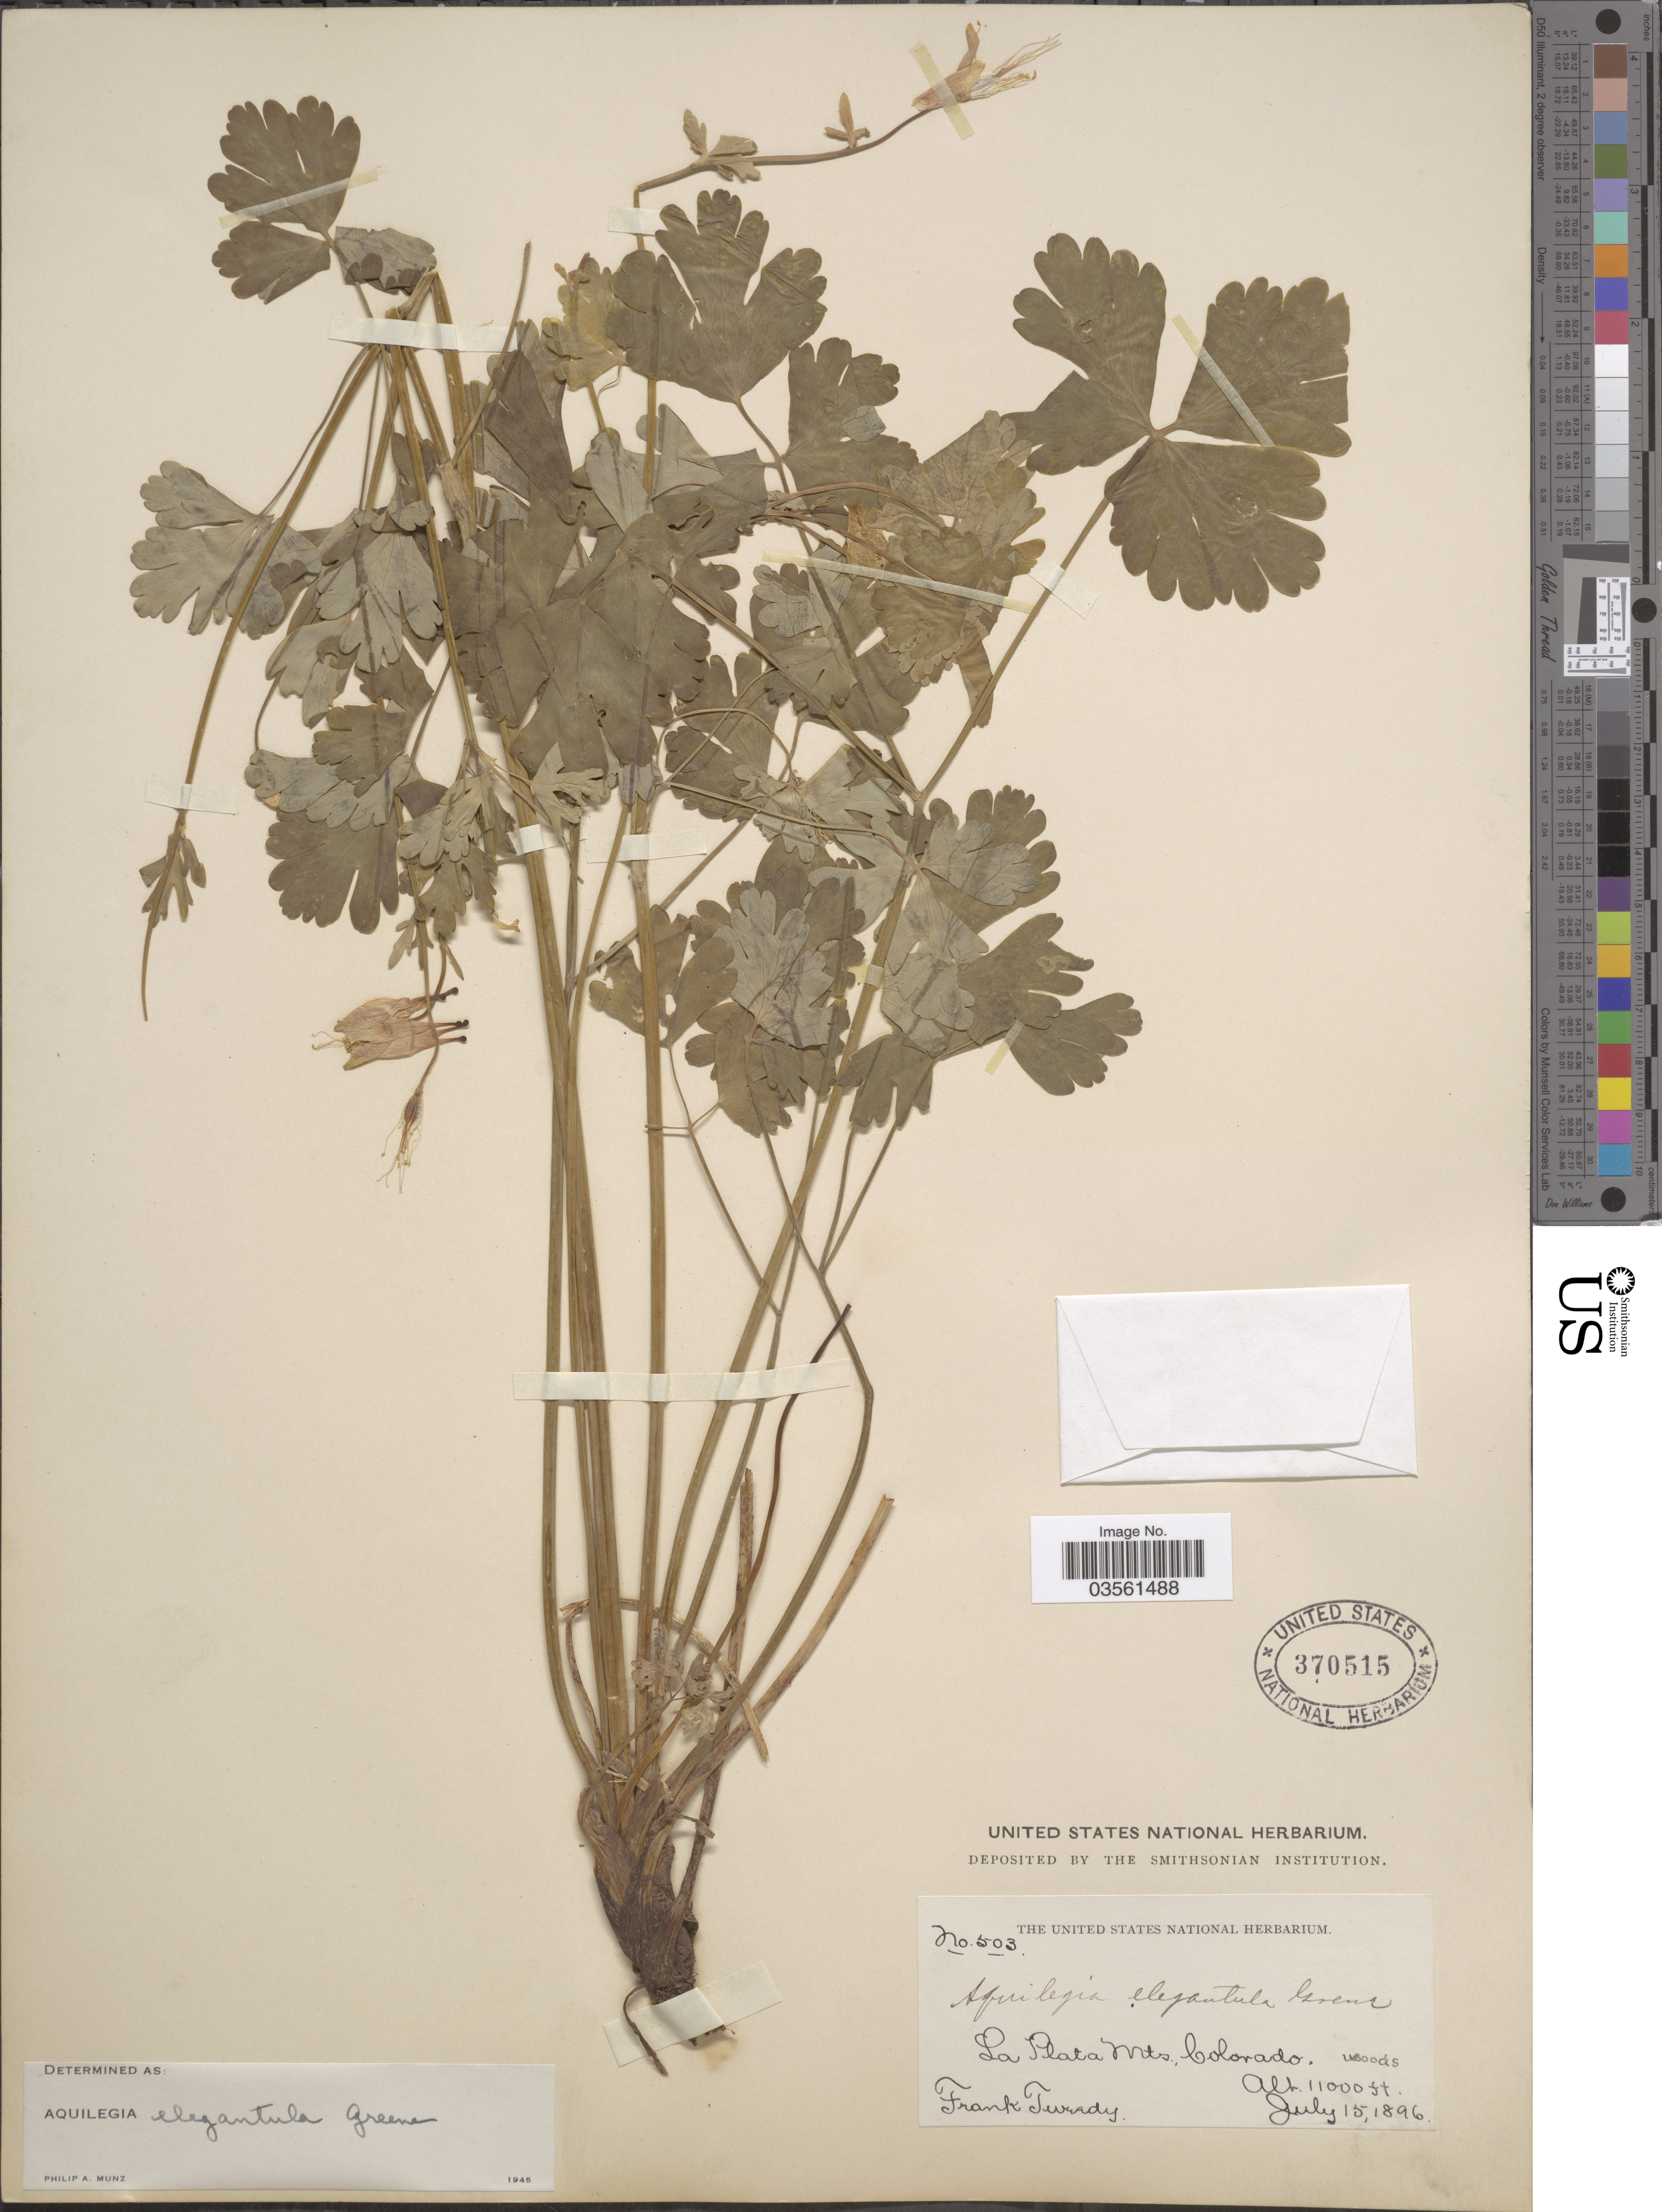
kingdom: Plantae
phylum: Tracheophyta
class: Magnoliopsida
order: Ranunculales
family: Ranunculaceae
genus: Aquilegia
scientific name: Aquilegia elegantula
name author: Greene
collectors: F. Tweedy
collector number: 503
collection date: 1896-07-15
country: United States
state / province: Colorado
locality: La Plata Mts. Woods.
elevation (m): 3353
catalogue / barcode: US 370515